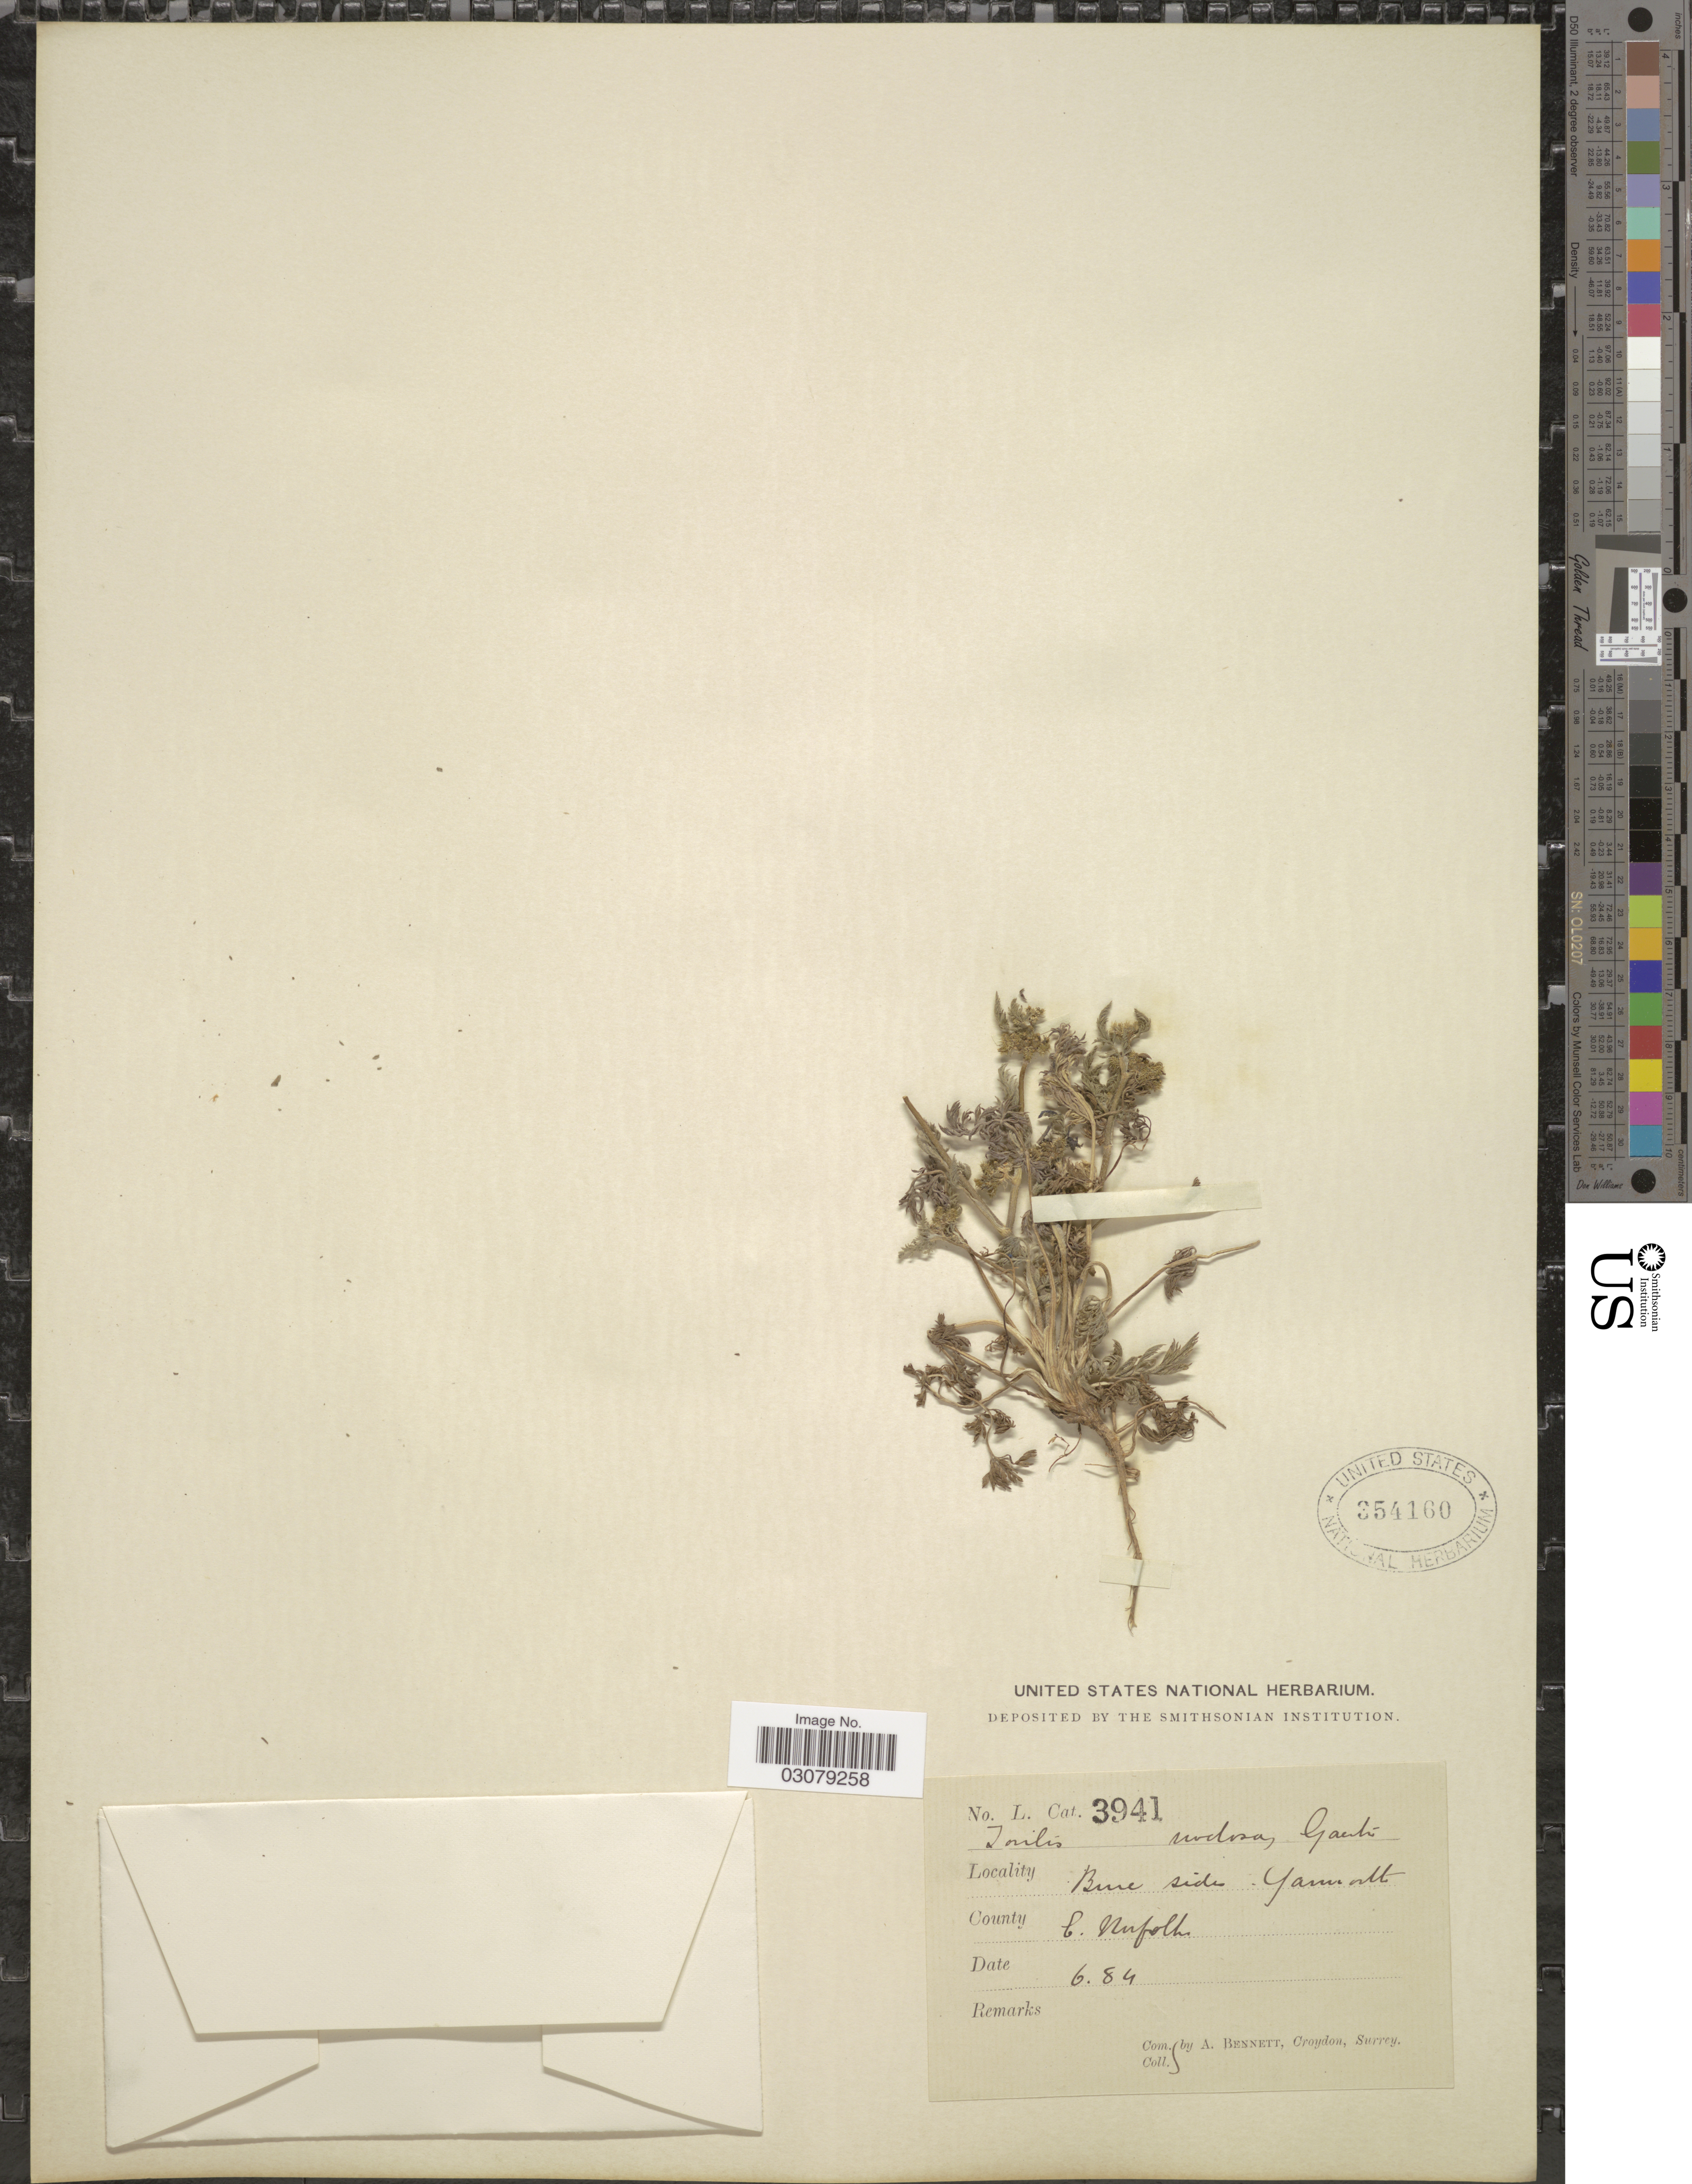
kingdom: Plantae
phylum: Tracheophyta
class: Magnoliopsida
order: Apiales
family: Apiaceae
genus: Torilis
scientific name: Torilis nodosa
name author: (L.) Gaertn.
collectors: A. Bennett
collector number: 3941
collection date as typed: Transcribed d/m/y: /2/6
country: United Kingdom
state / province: England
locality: Bure side Yarmouth C. Norfolk.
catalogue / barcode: US 354160